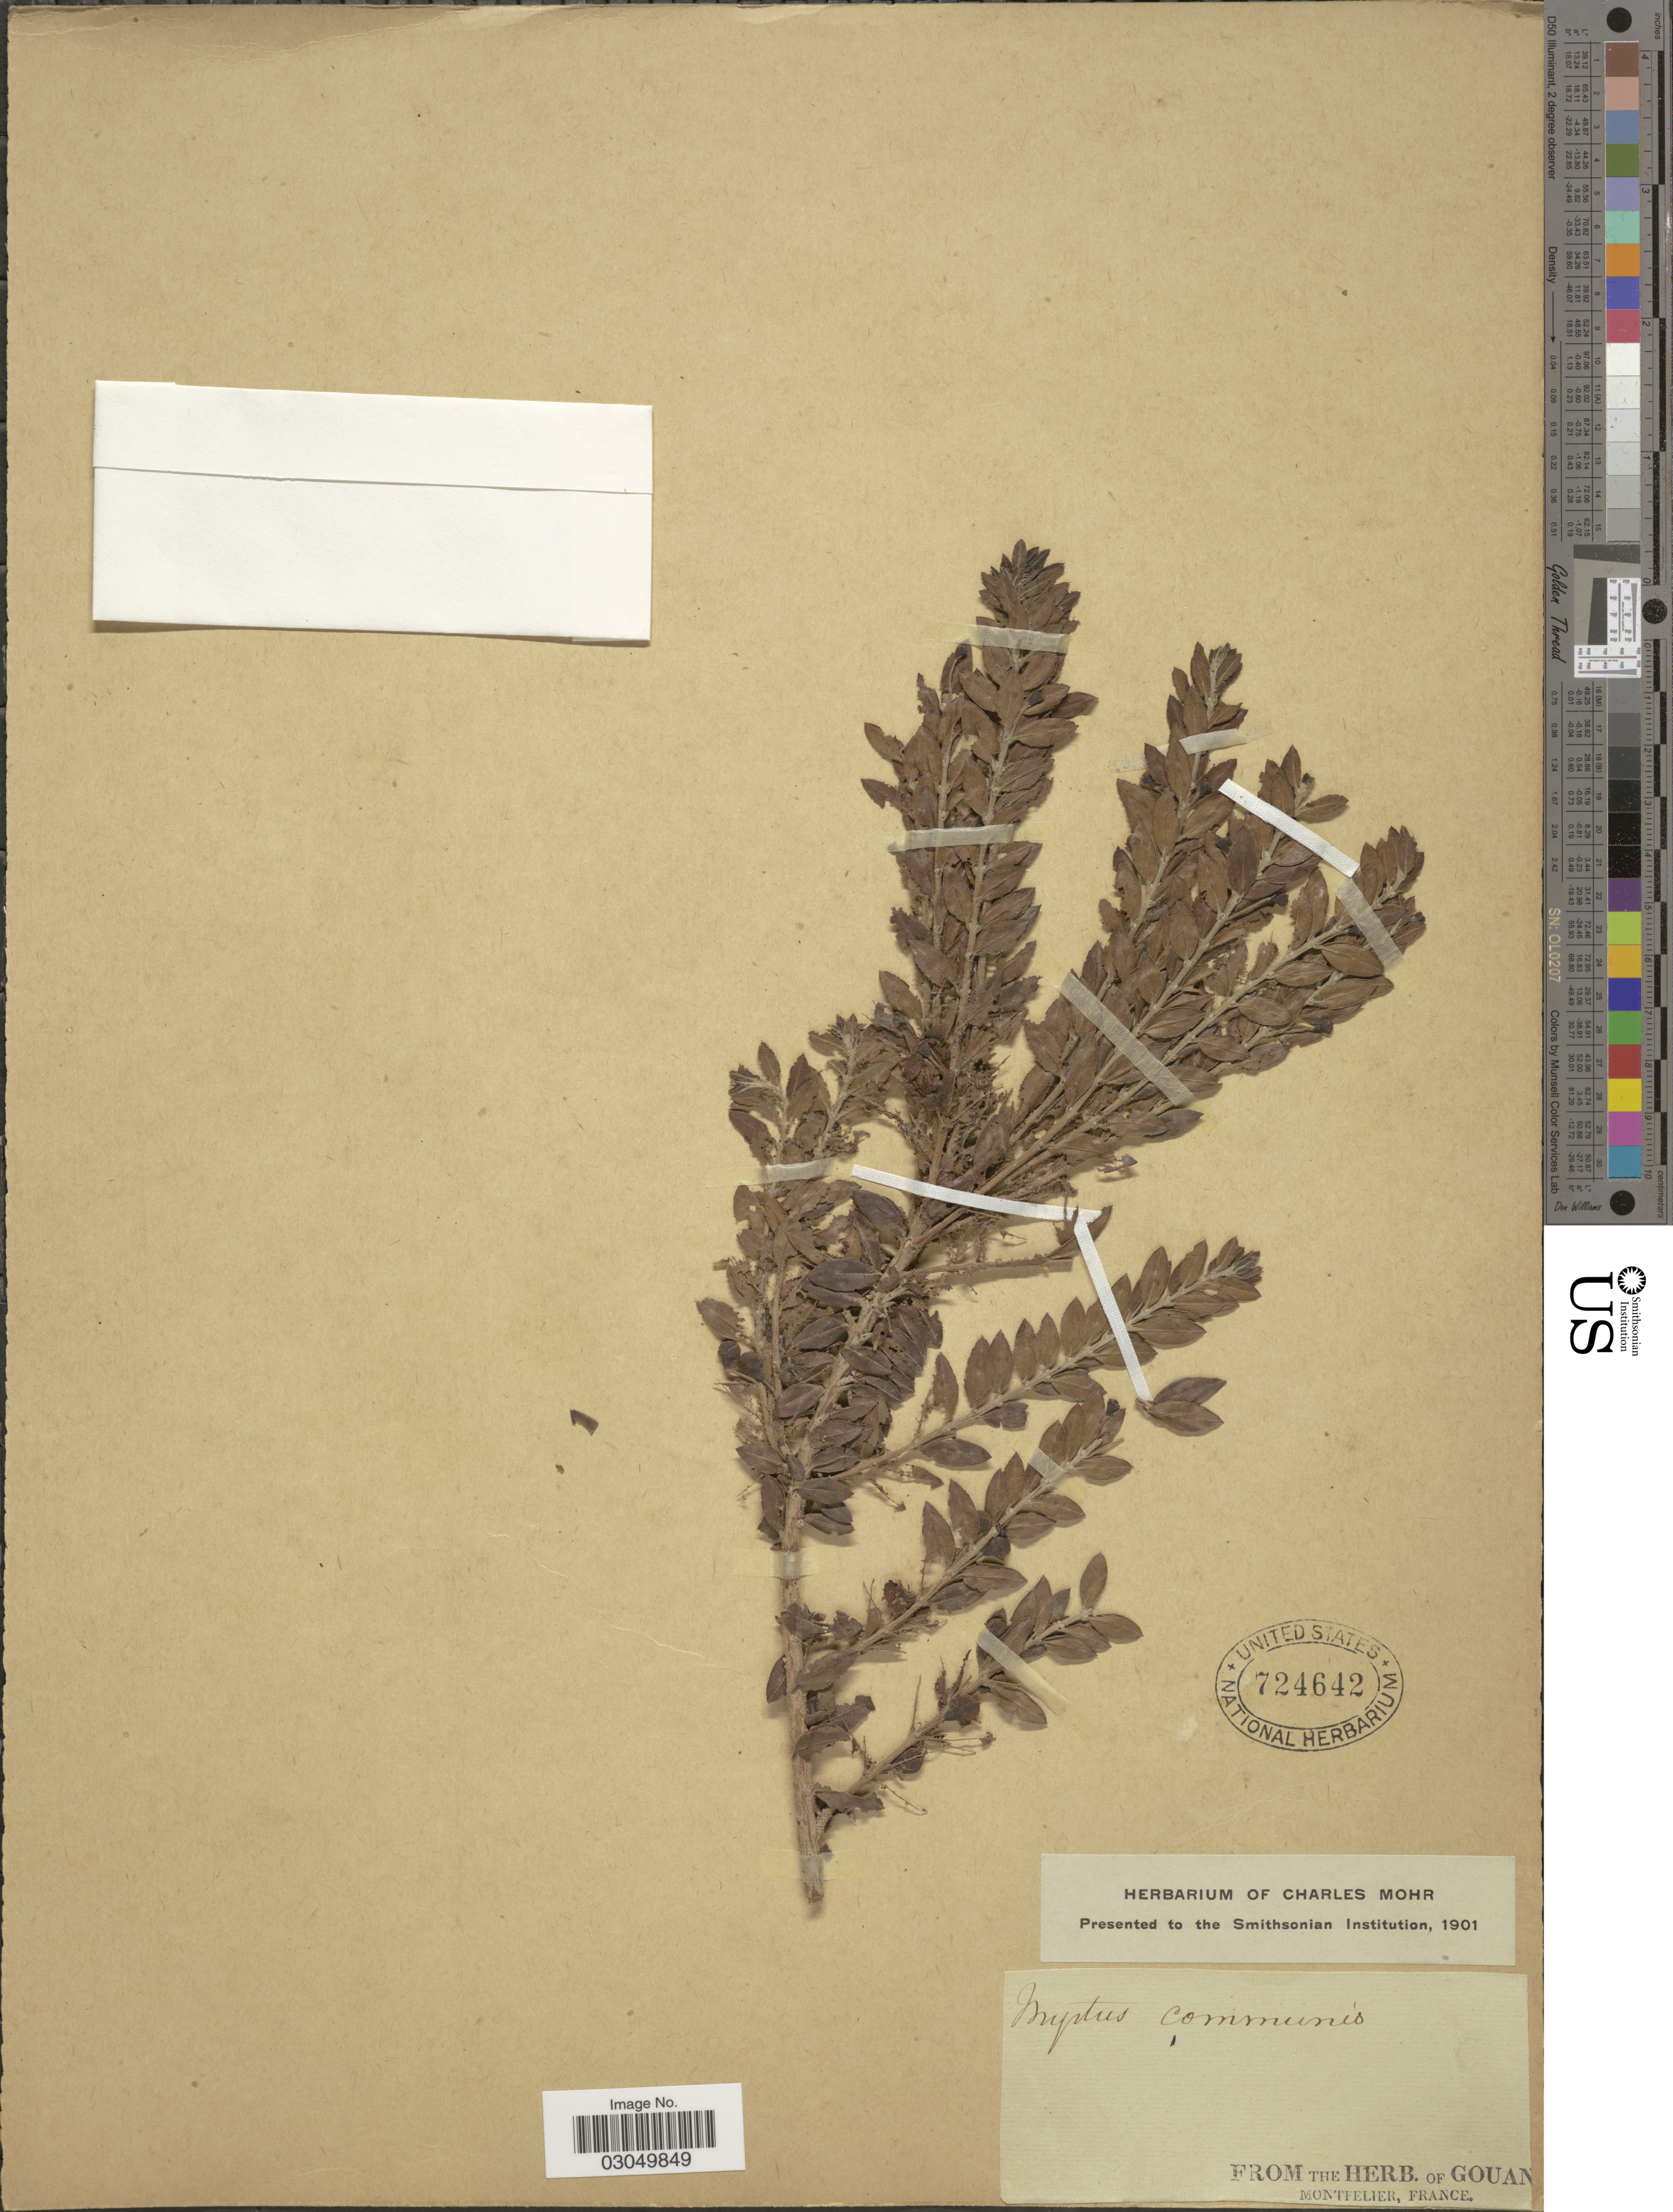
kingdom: Plantae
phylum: Tracheophyta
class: Magnoliopsida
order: Myrtales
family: Myrtaceae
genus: Myrtus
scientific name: Myrtus communis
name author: L.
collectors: ex herb. Gouan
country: France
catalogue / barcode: US 724642